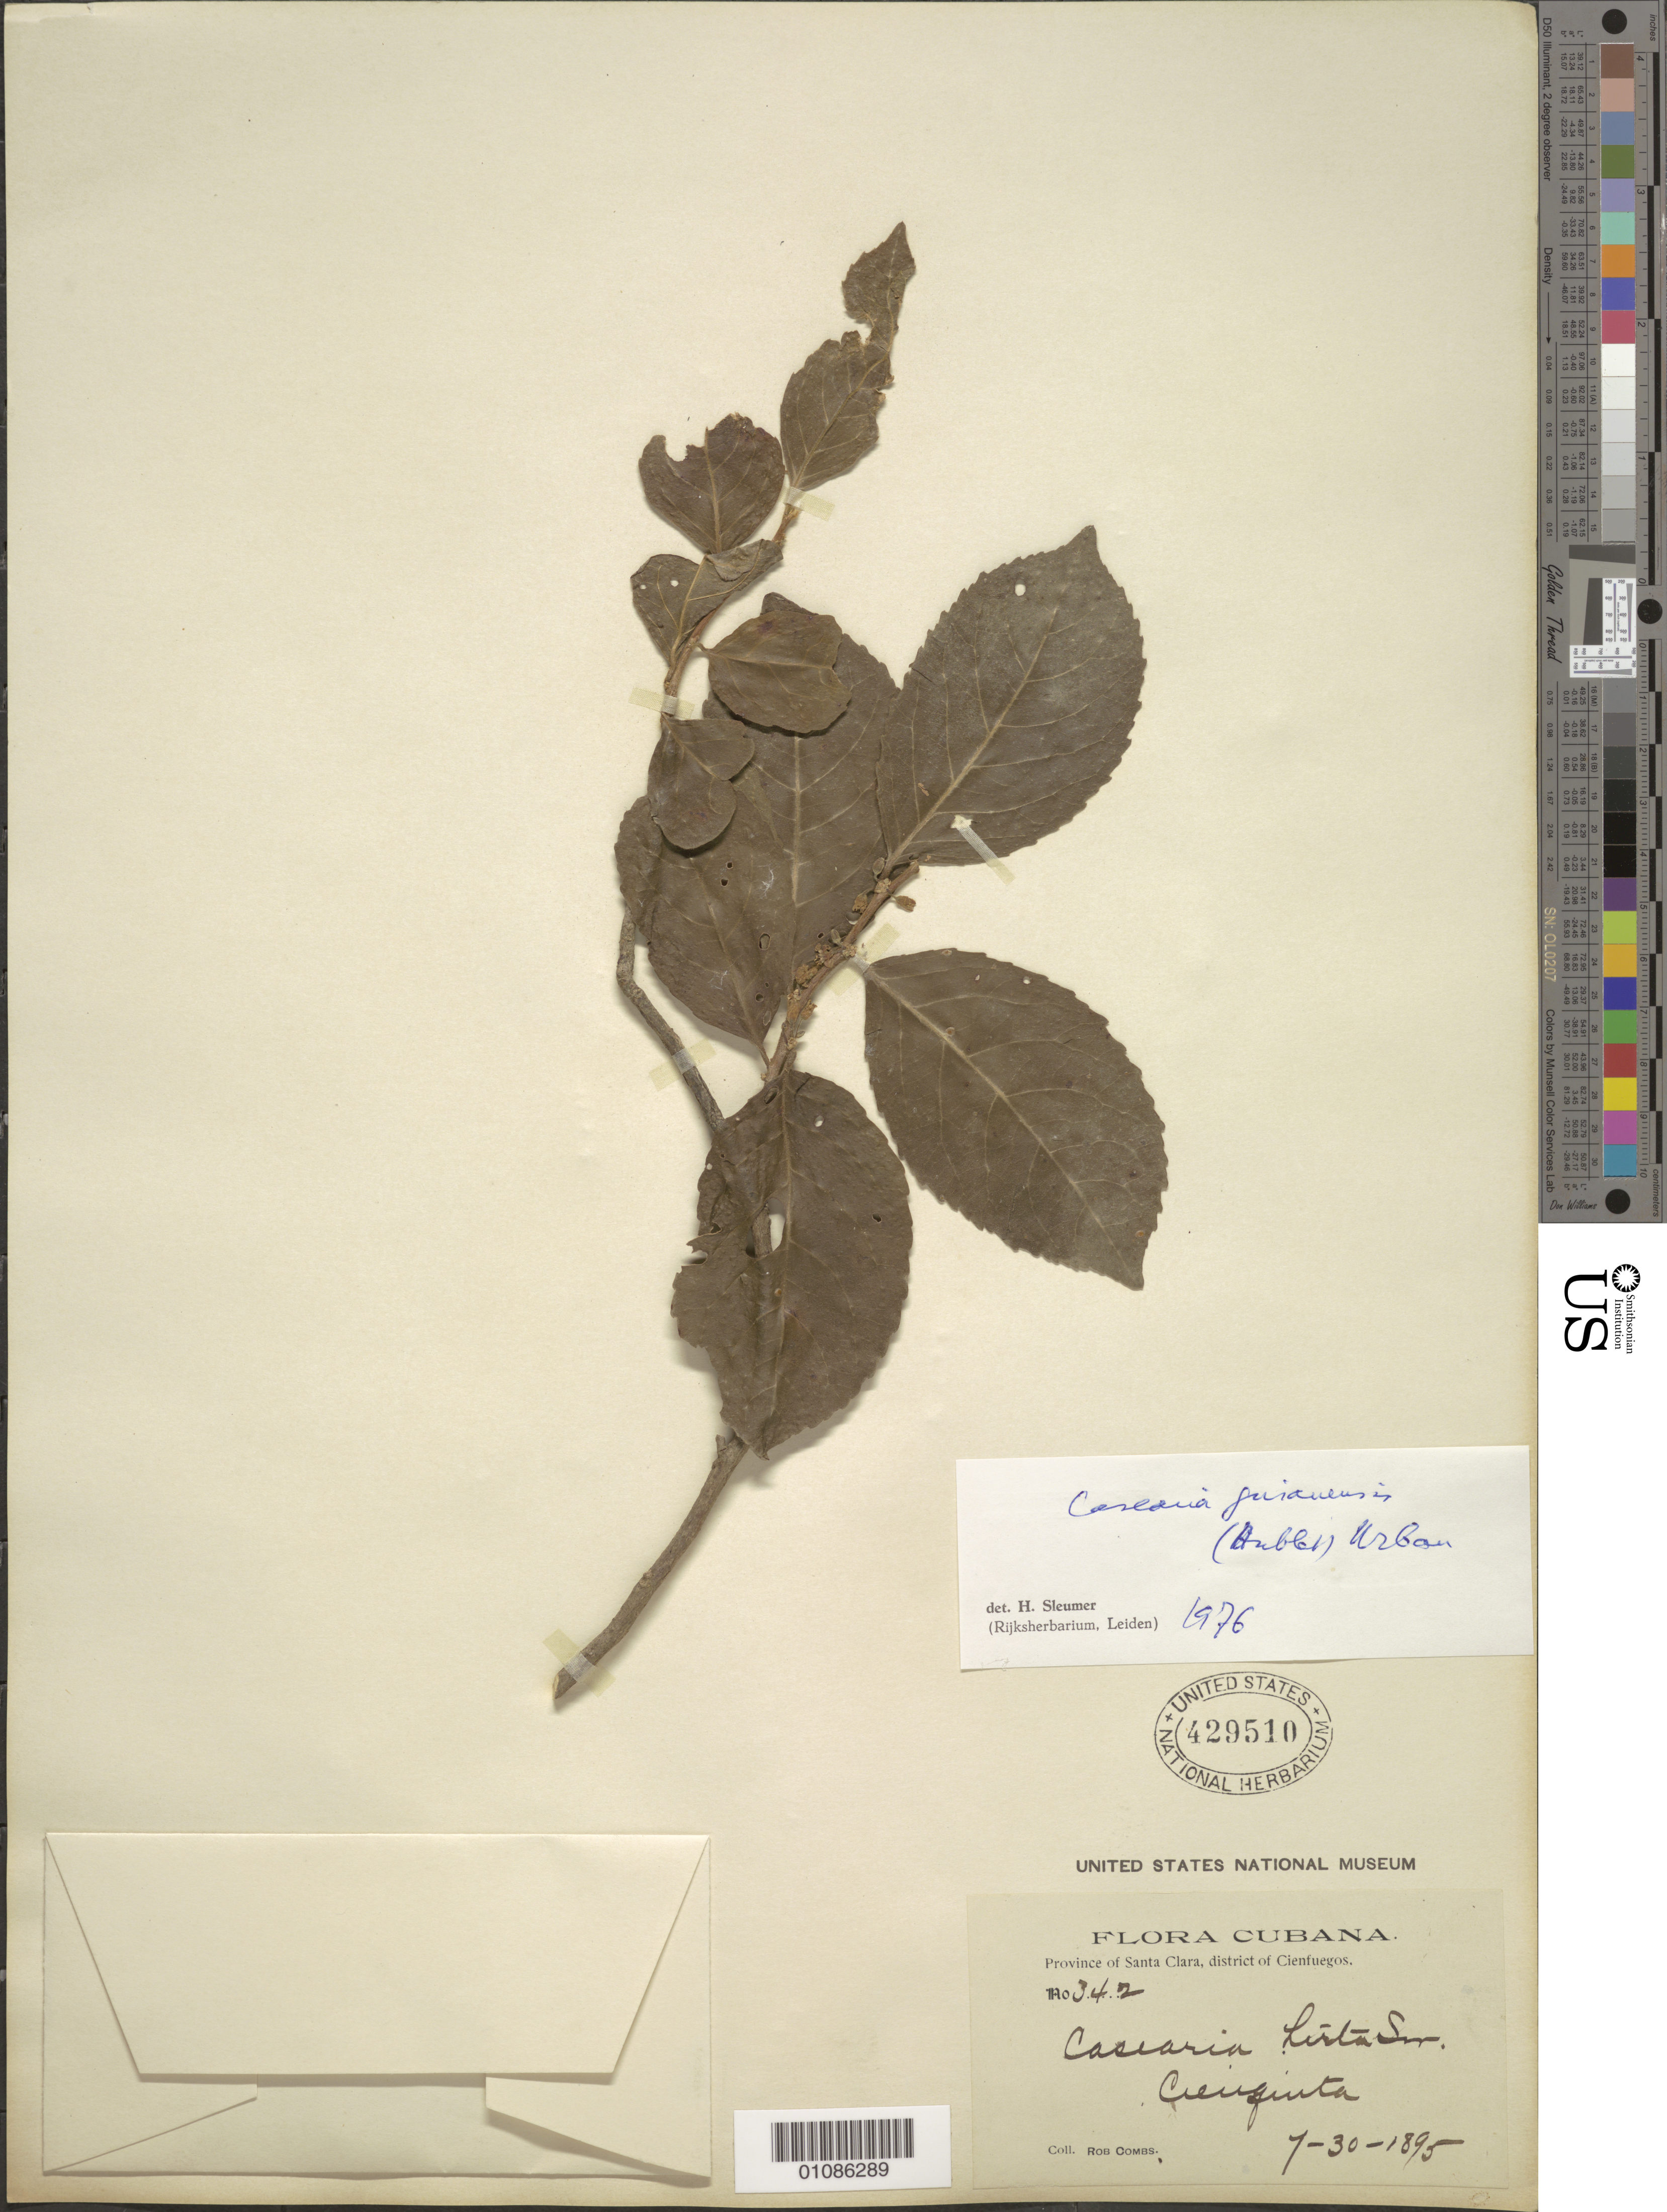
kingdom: Plantae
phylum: Tracheophyta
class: Magnoliopsida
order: Malpighiales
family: Salicaceae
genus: Casearia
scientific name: Casearia guianensis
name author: (Aubl.) Urb.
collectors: R. Combs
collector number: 342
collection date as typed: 30 Jul 1895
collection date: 1895-07-30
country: Cuba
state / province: Villa Clara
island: Cuba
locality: Santa Clara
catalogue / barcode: US 429510